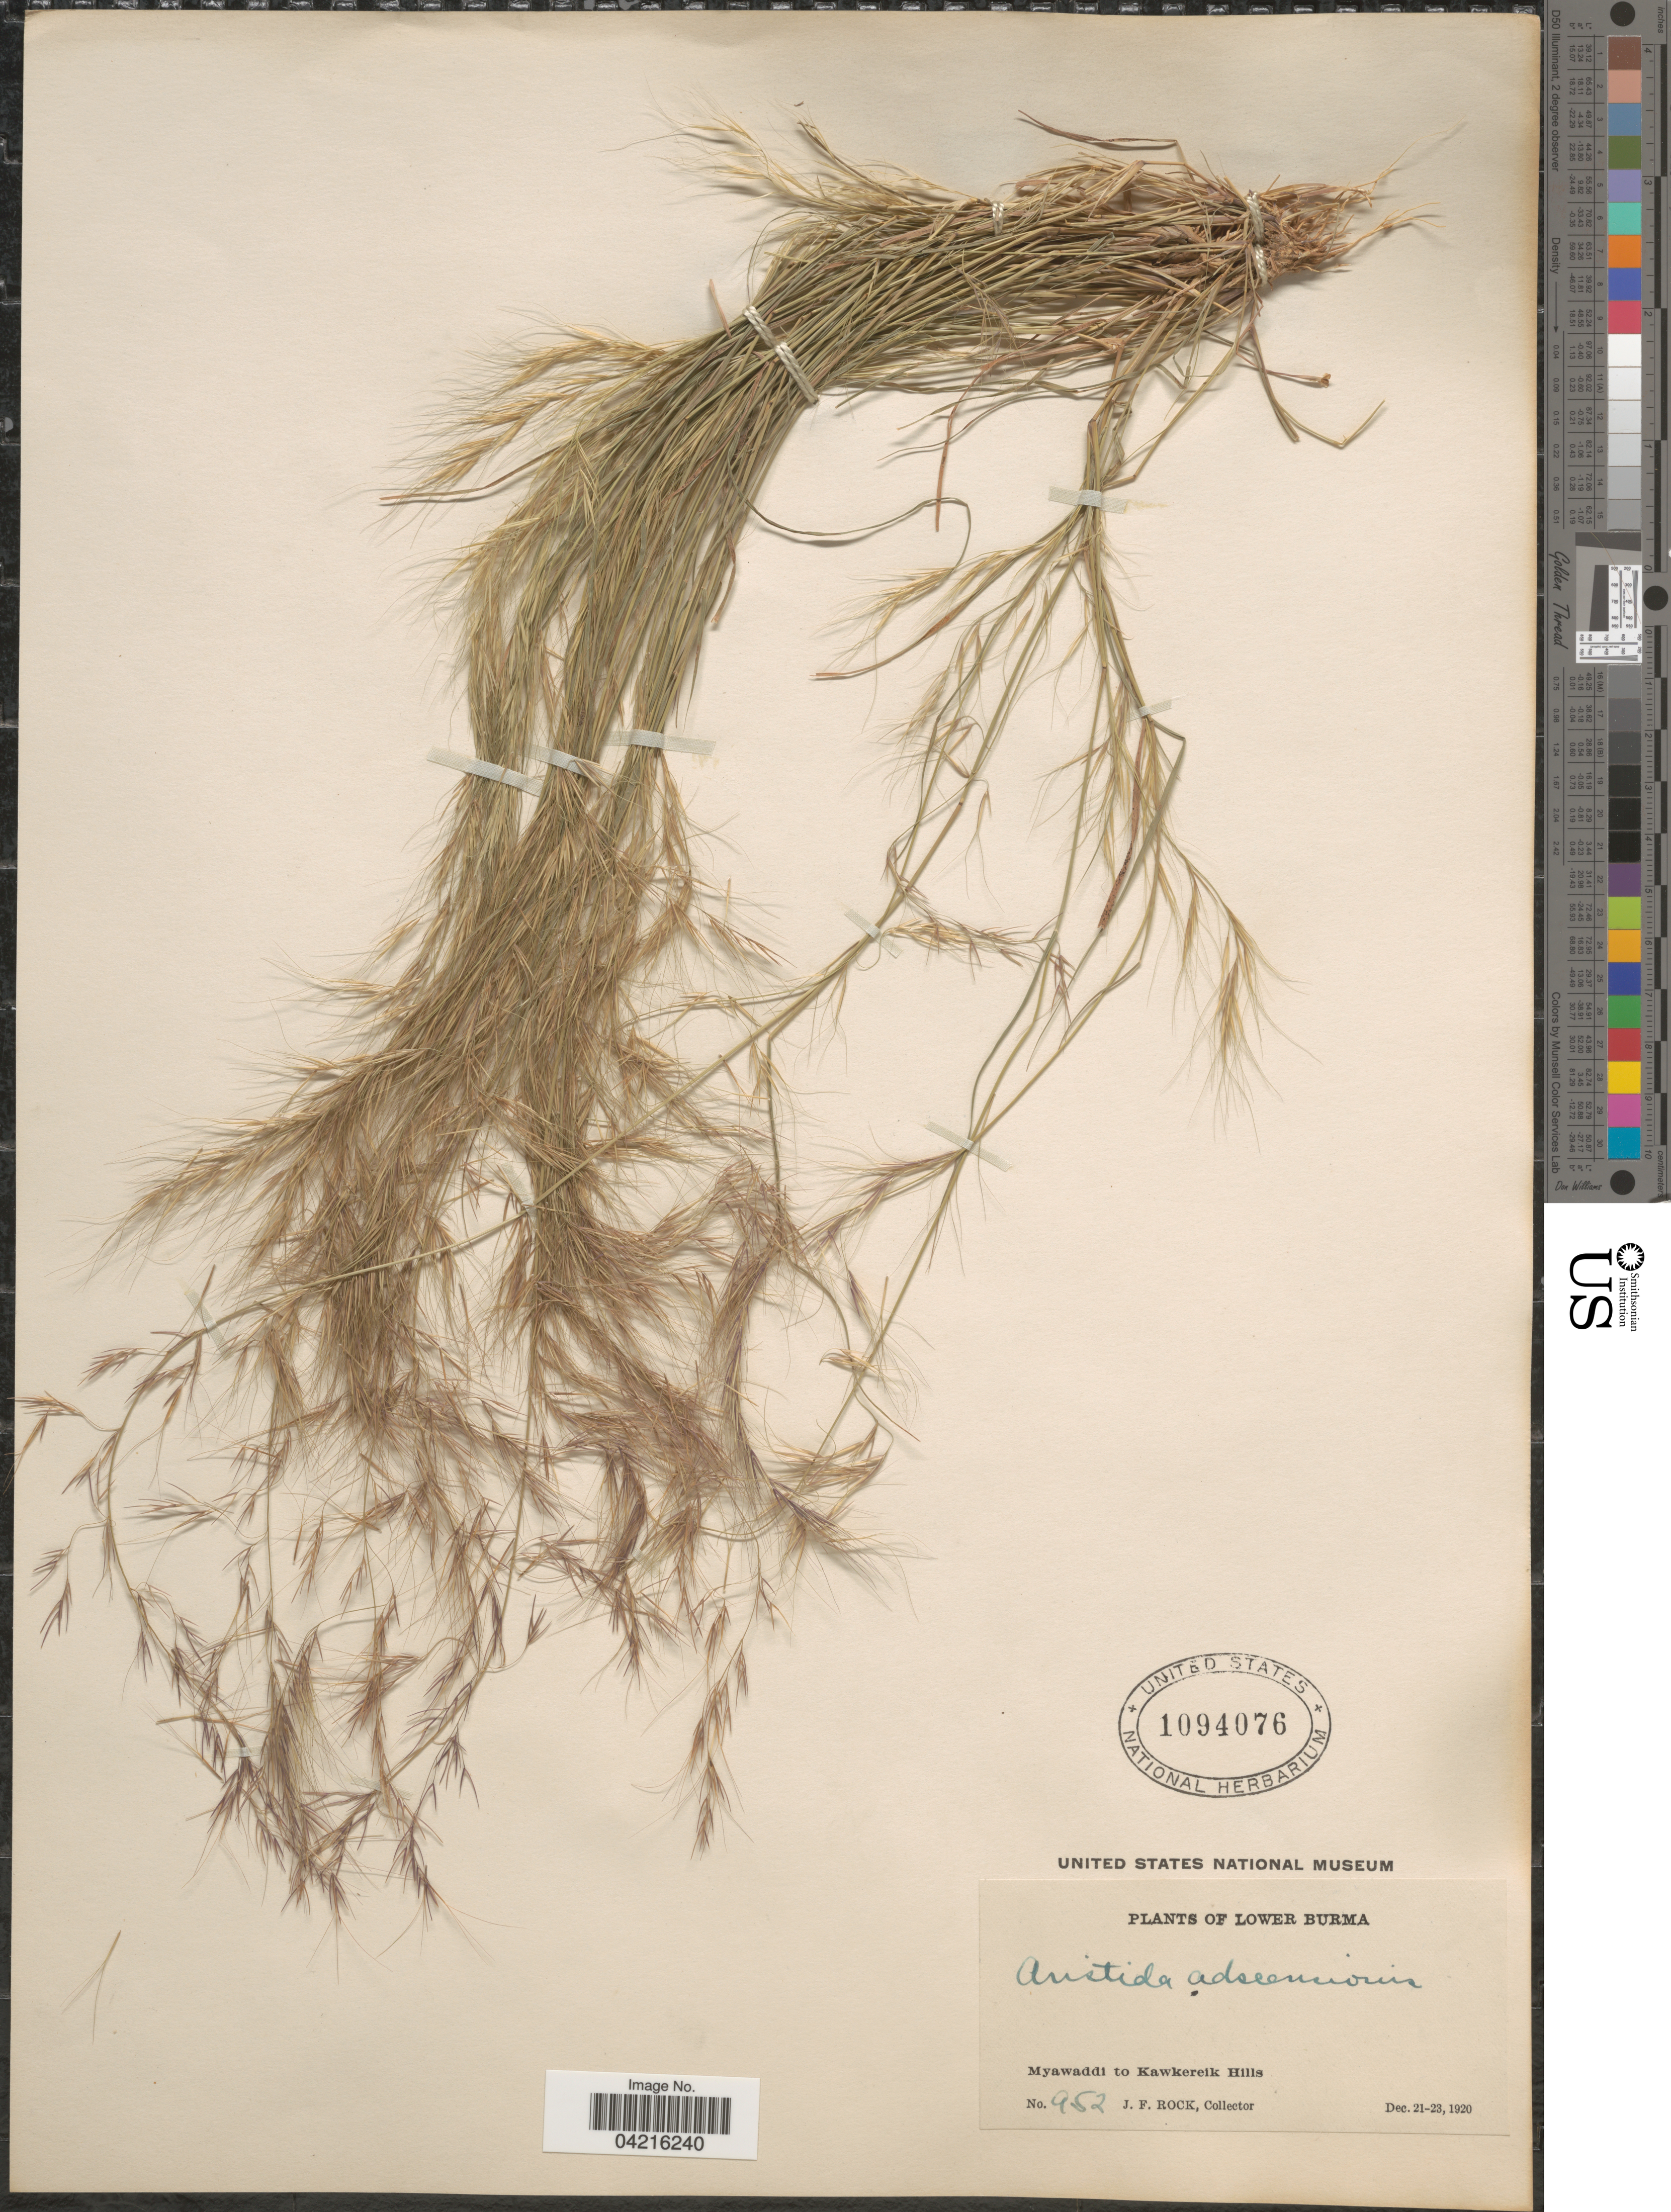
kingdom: Plantae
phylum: Tracheophyta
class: Liliopsida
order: Poales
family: Poaceae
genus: Aristida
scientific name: Aristida adscensionis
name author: L.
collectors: J. Rock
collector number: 952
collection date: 1920-12-21/1920-12-23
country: Myanmar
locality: Lower Burma. Myawaddi to Kawkereik Hills.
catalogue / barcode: US 1094076